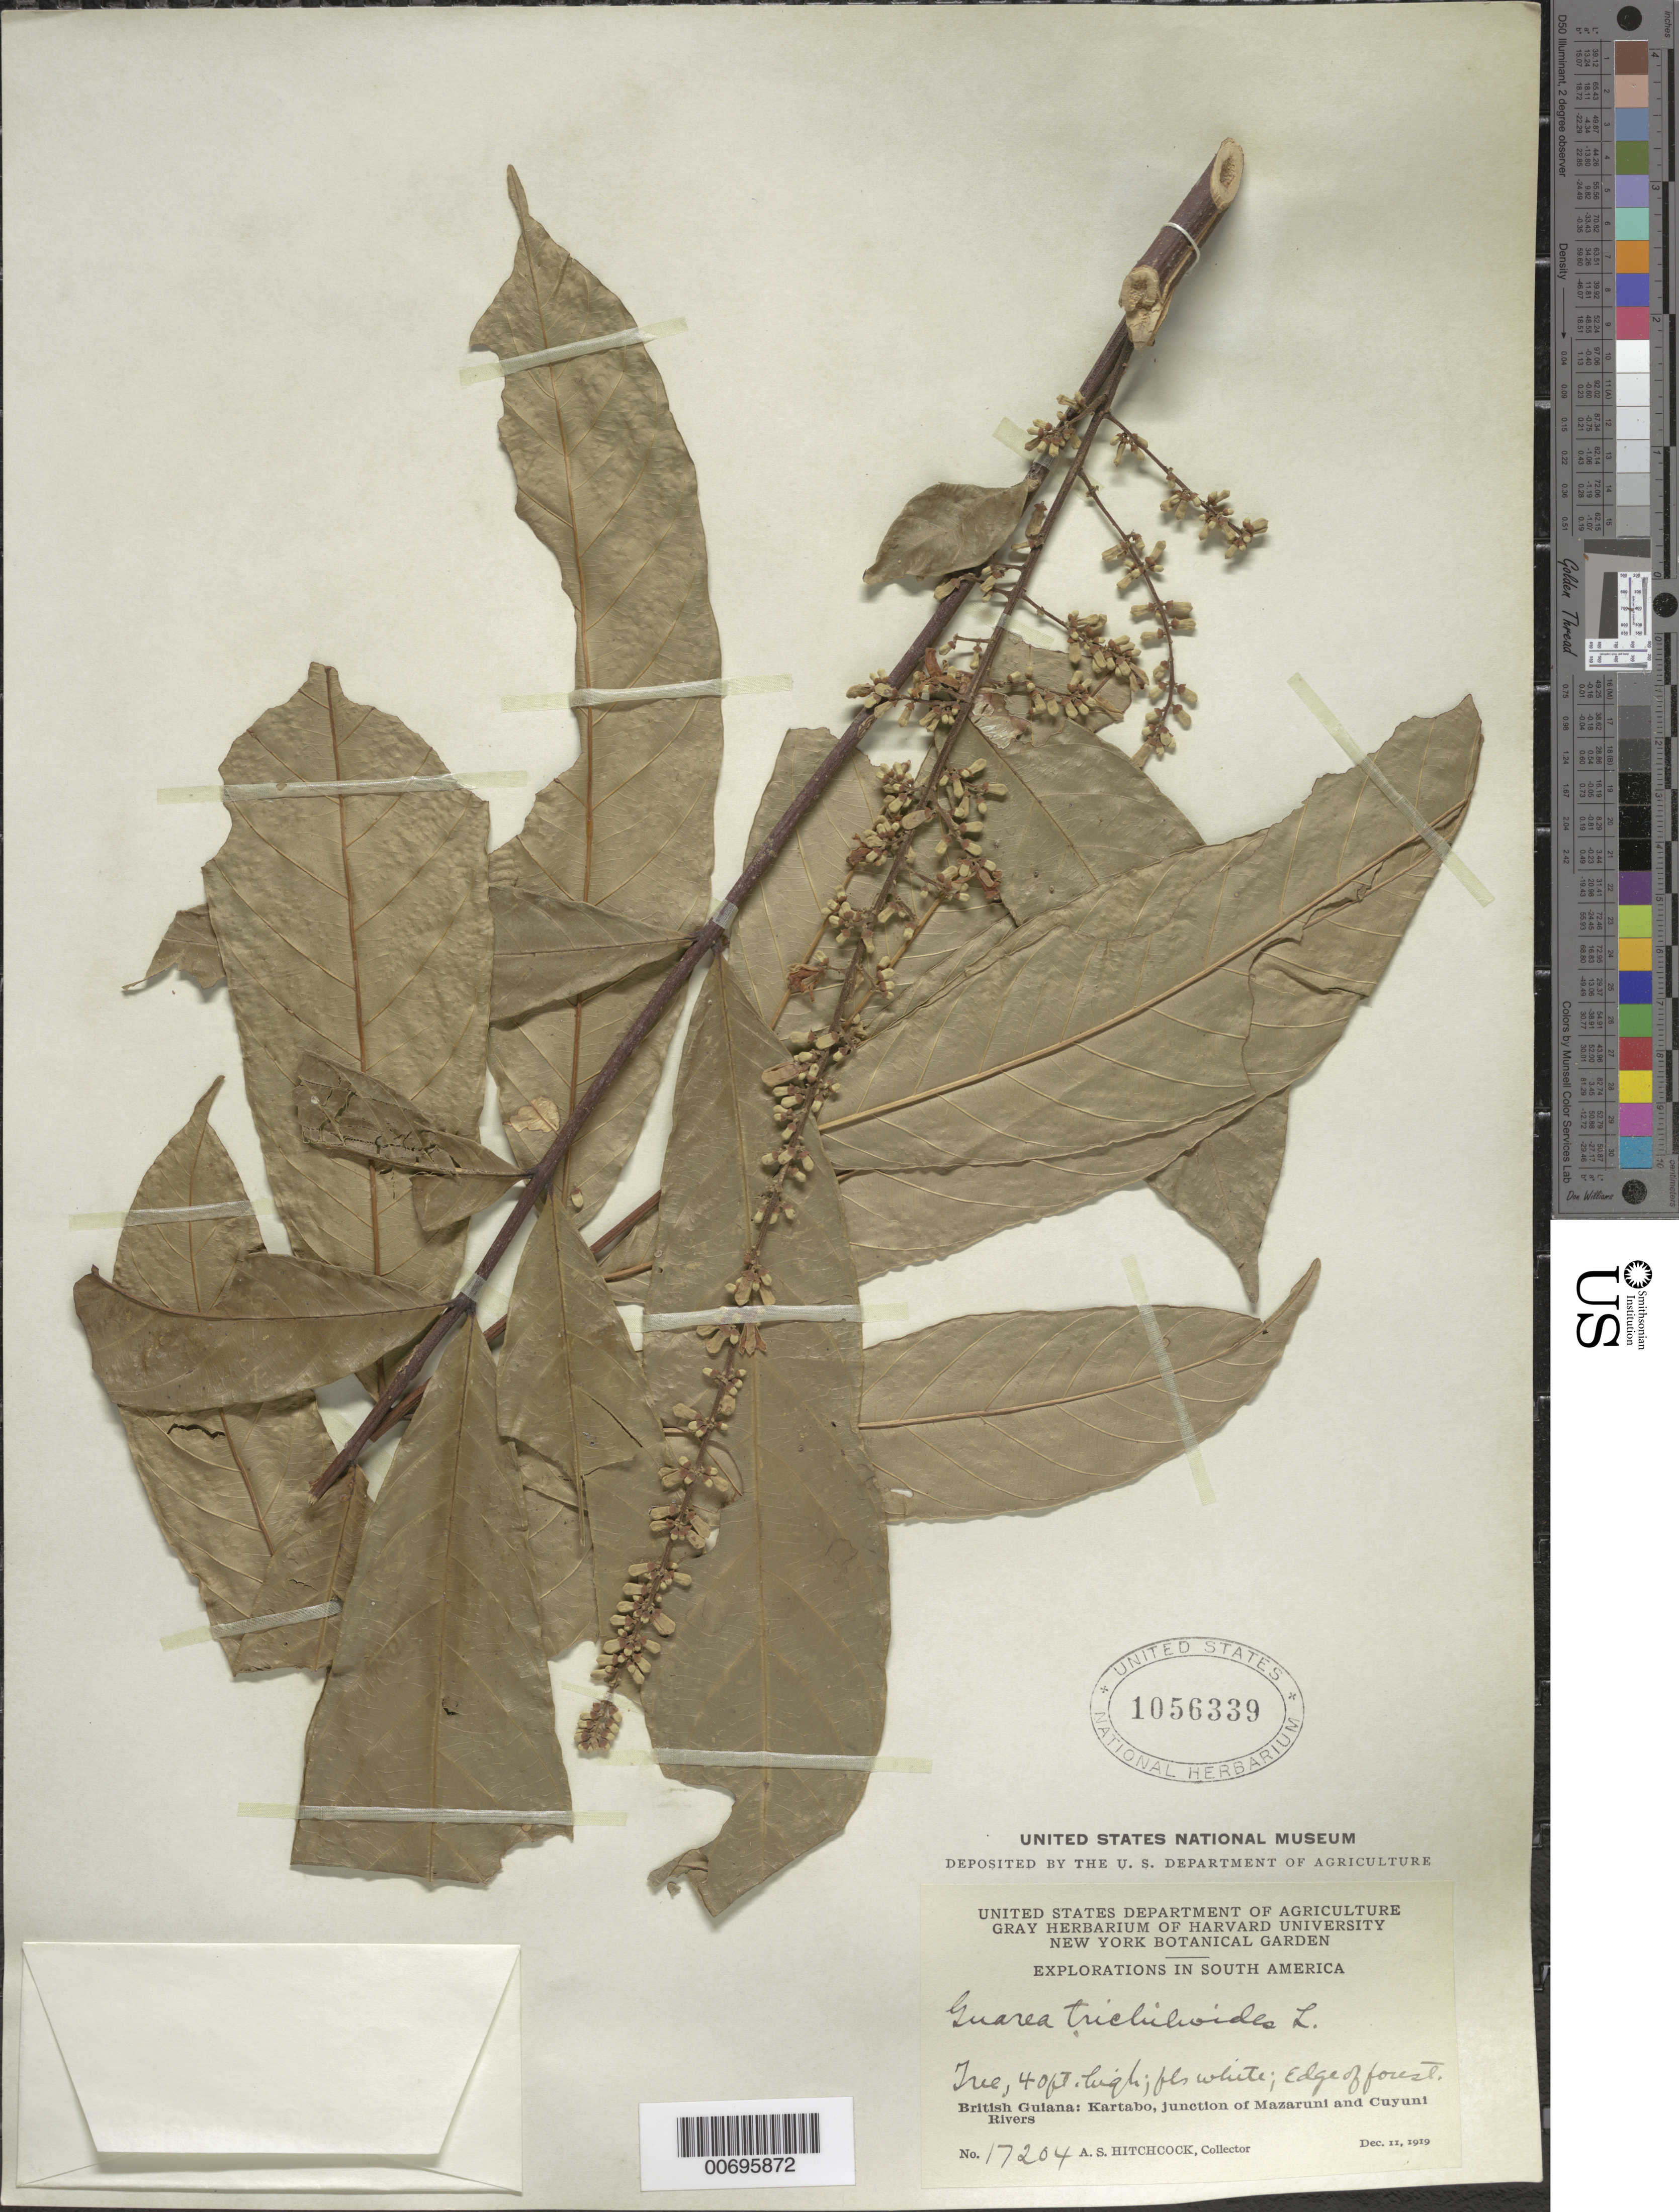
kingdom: Plantae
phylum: Tracheophyta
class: Magnoliopsida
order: Sapindales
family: Meliaceae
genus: Guarea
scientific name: Guarea trichilioides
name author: L.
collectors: A. S. Hitchcock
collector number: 17204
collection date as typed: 11-Dec-19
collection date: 1919-12-11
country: Guyana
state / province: Cuyuni-Mazaruni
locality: Kartabo Station, junction of Mazaruni and Cuyuni Rivers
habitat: Edge of forest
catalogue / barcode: US 1056339